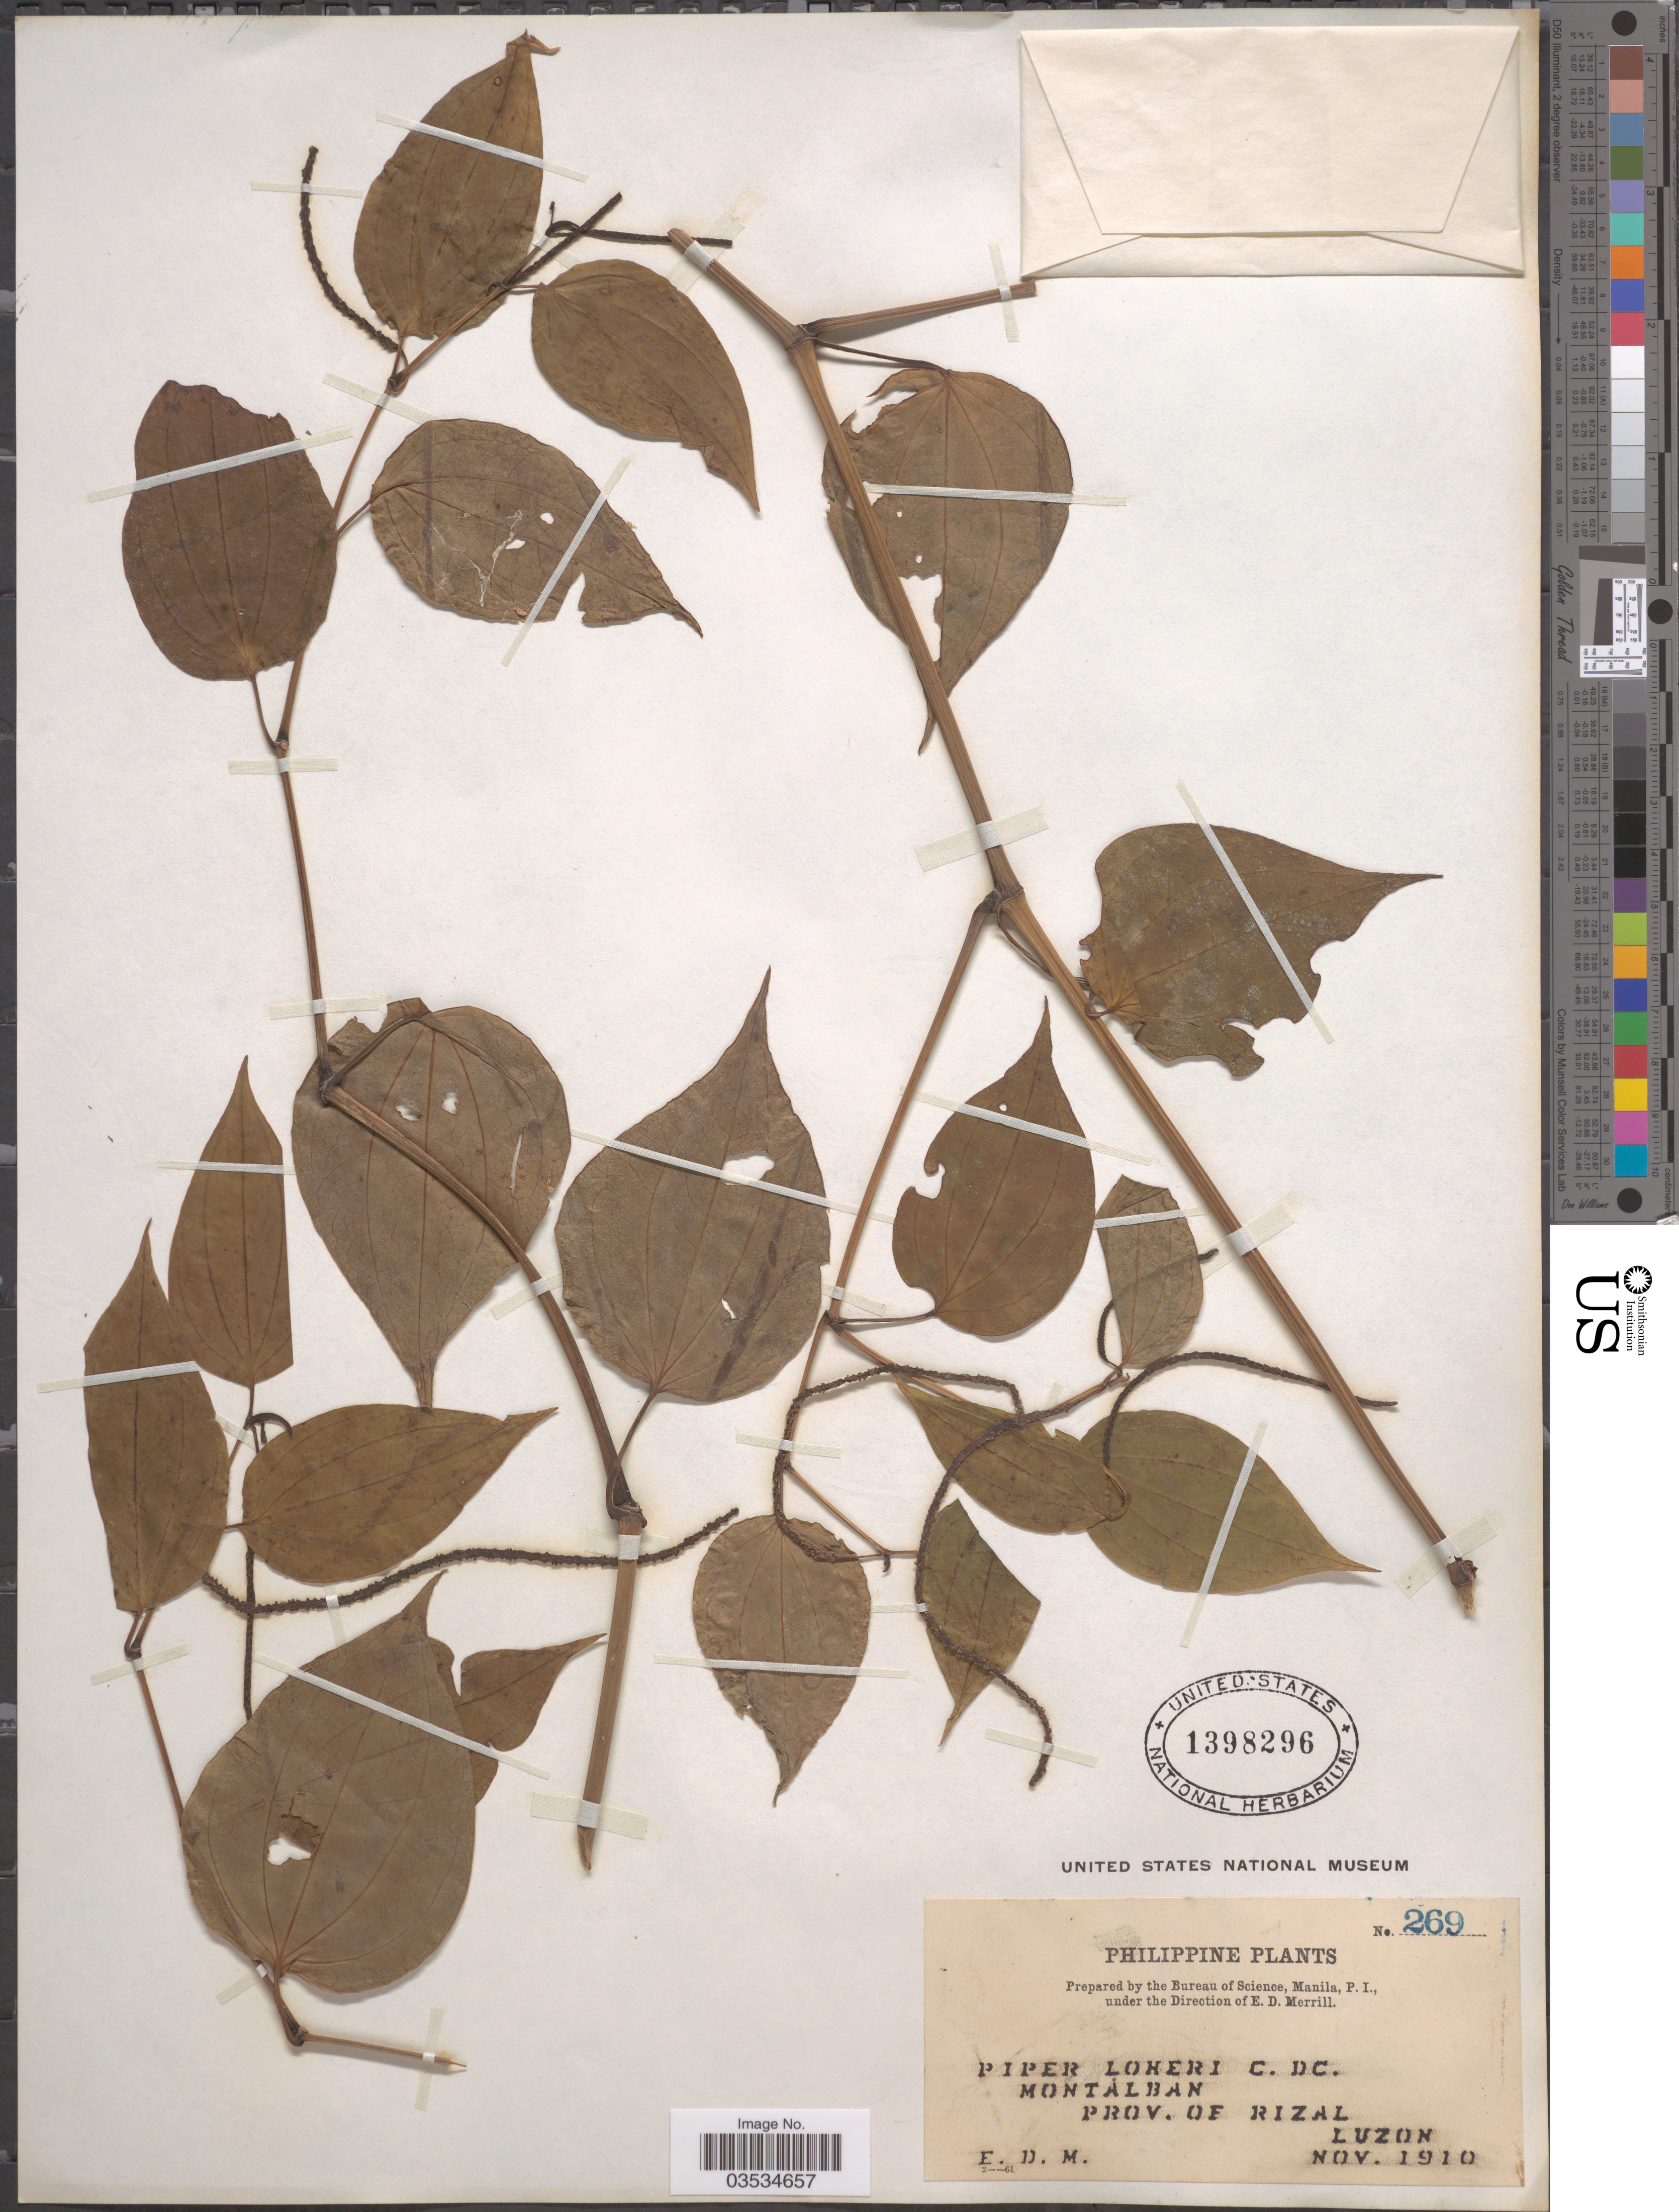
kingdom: Plantae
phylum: Tracheophyta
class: Magnoliopsida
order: Piperales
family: Piperaceae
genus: Piper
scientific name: Piper interruptum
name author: Opiz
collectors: E. D. Merrill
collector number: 269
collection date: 1910-11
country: Philippines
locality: Montalban. Prov. of Rizal. Luzon.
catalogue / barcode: US 1398296